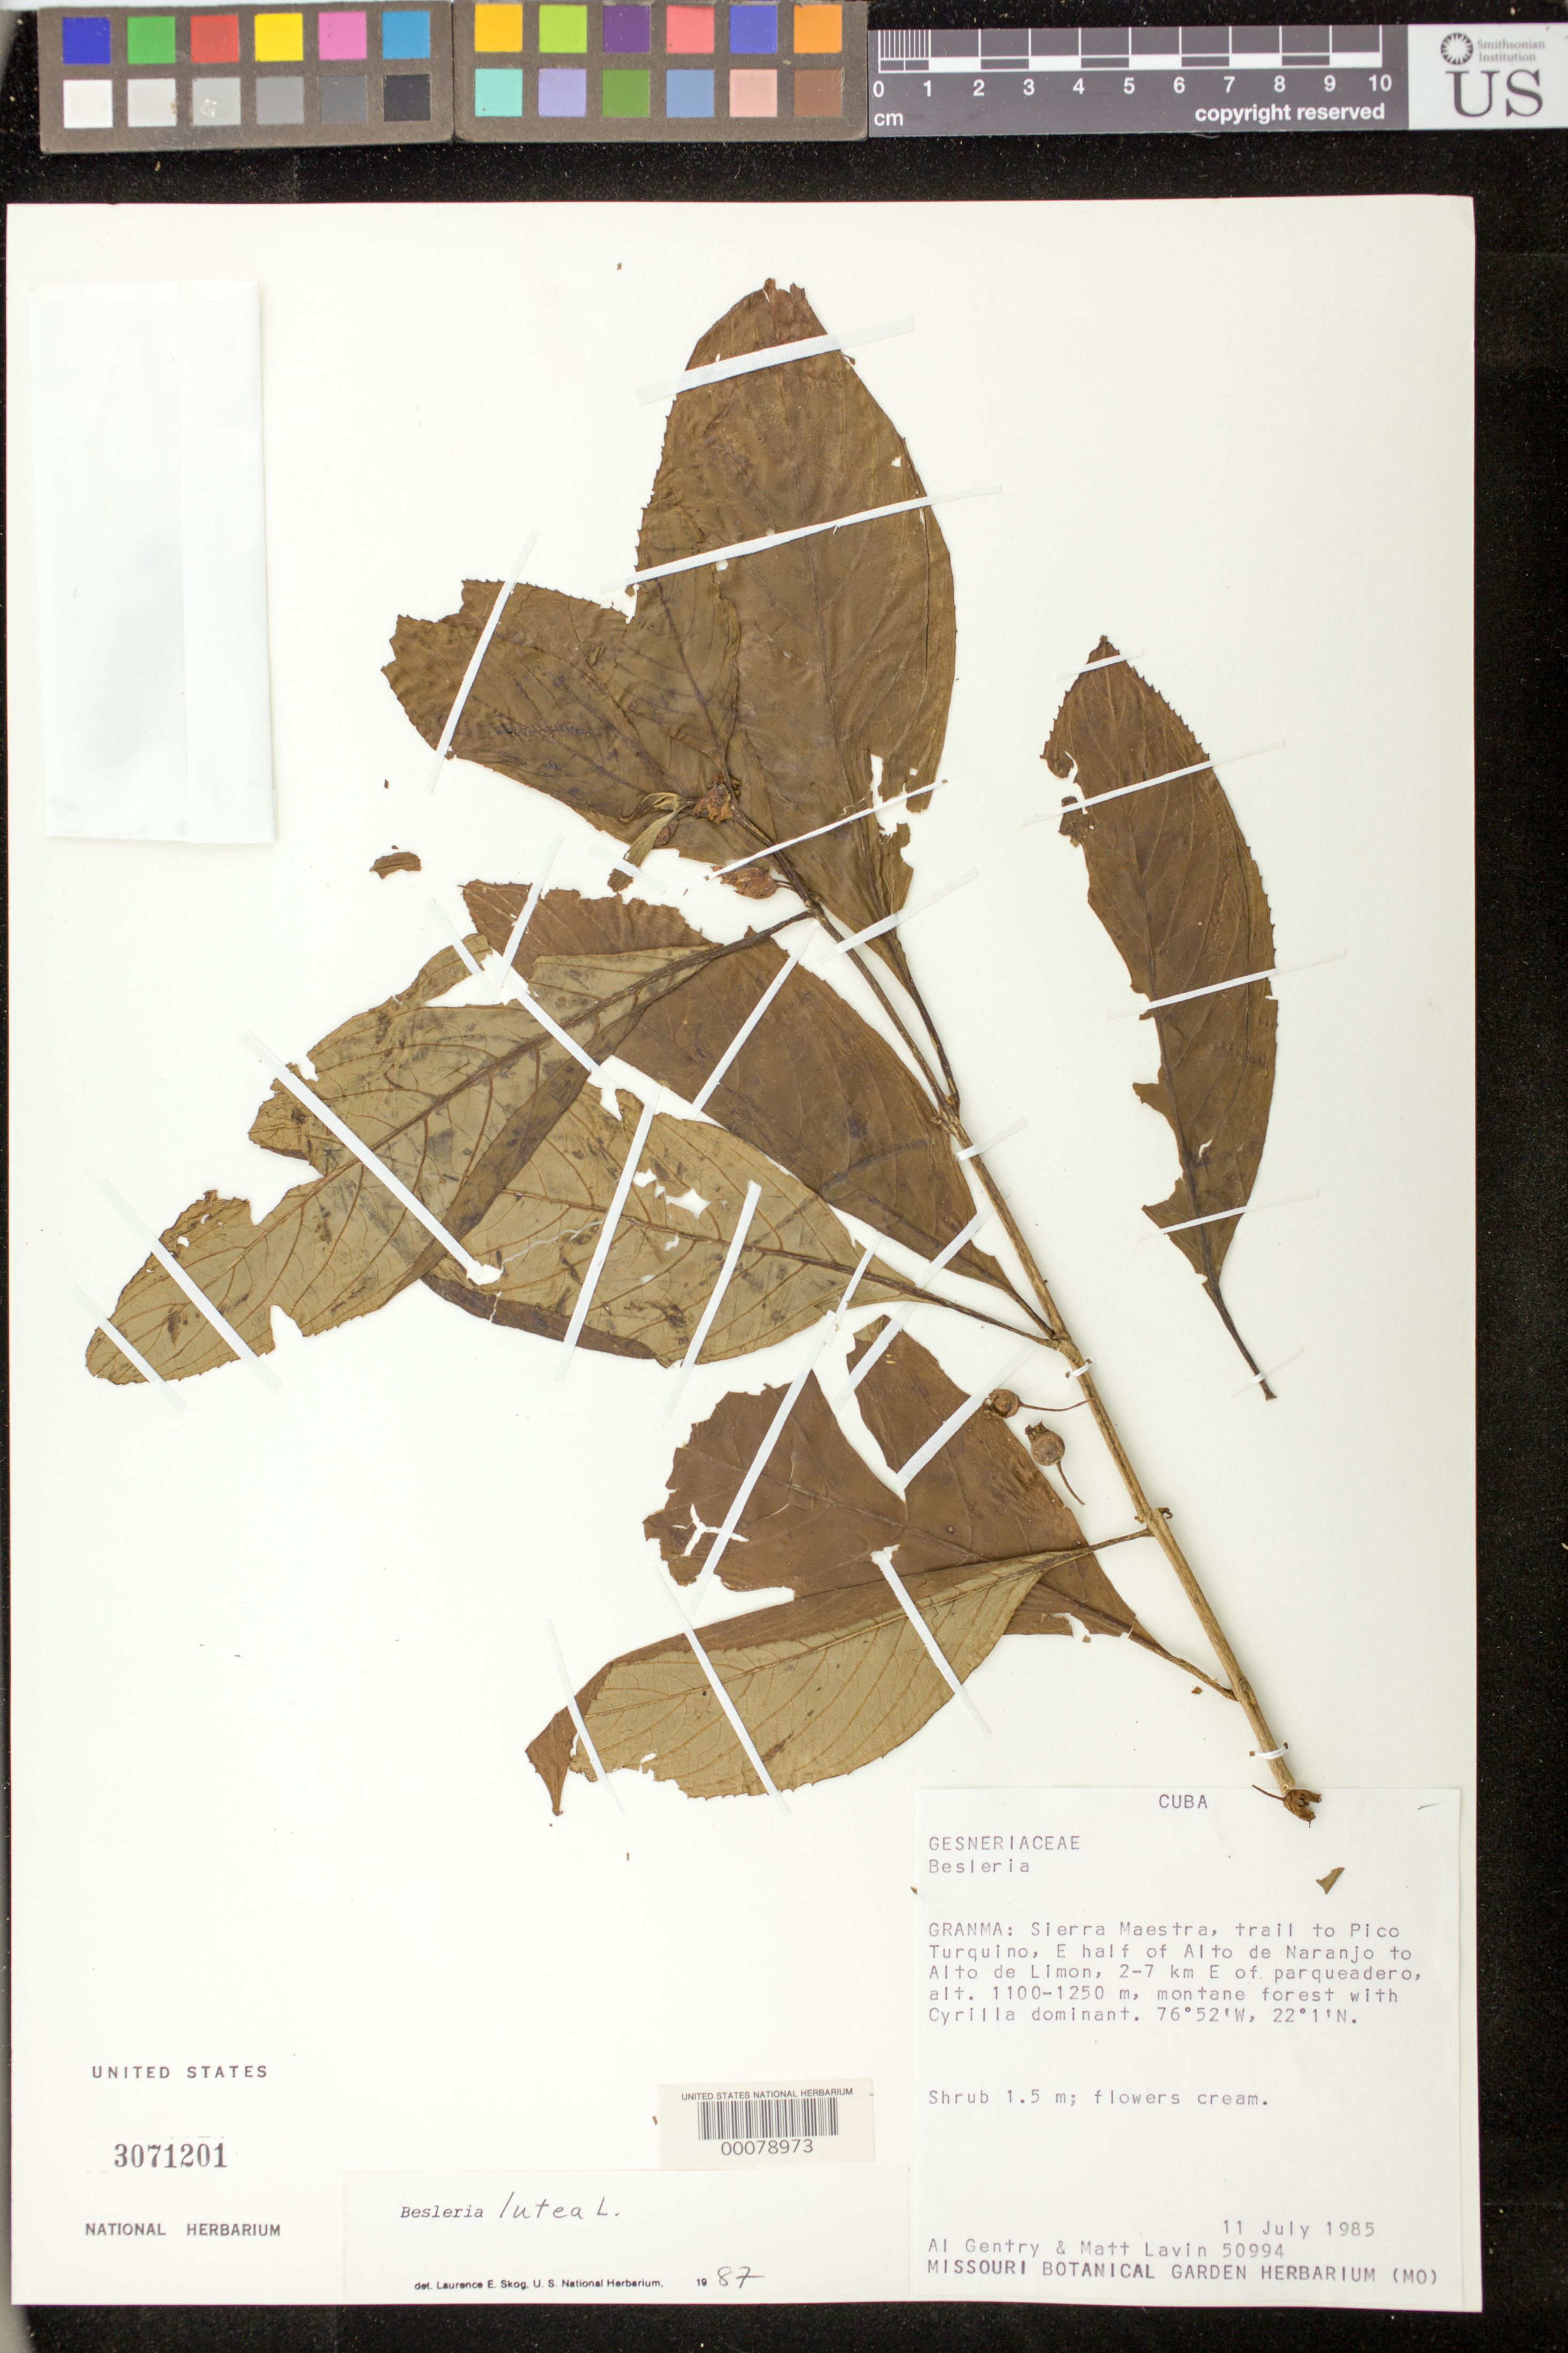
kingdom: Plantae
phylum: Tracheophyta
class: Magnoliopsida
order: Lamiales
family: Gesneriaceae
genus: Besleria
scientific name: Besleria lutea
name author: L.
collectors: A. H. Gentry & M. Lavin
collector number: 50994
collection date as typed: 11 Jul 1985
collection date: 1985-07-11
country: Cuba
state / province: Granma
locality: Granma, Sierra Maestra, trail to Pico Turquino, E half of Alto de Naranjo to Alto de Limon, 2-7 km E of Parqueadero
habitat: Montane forest with Cyrilla dominant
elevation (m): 1100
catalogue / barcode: US 3071201